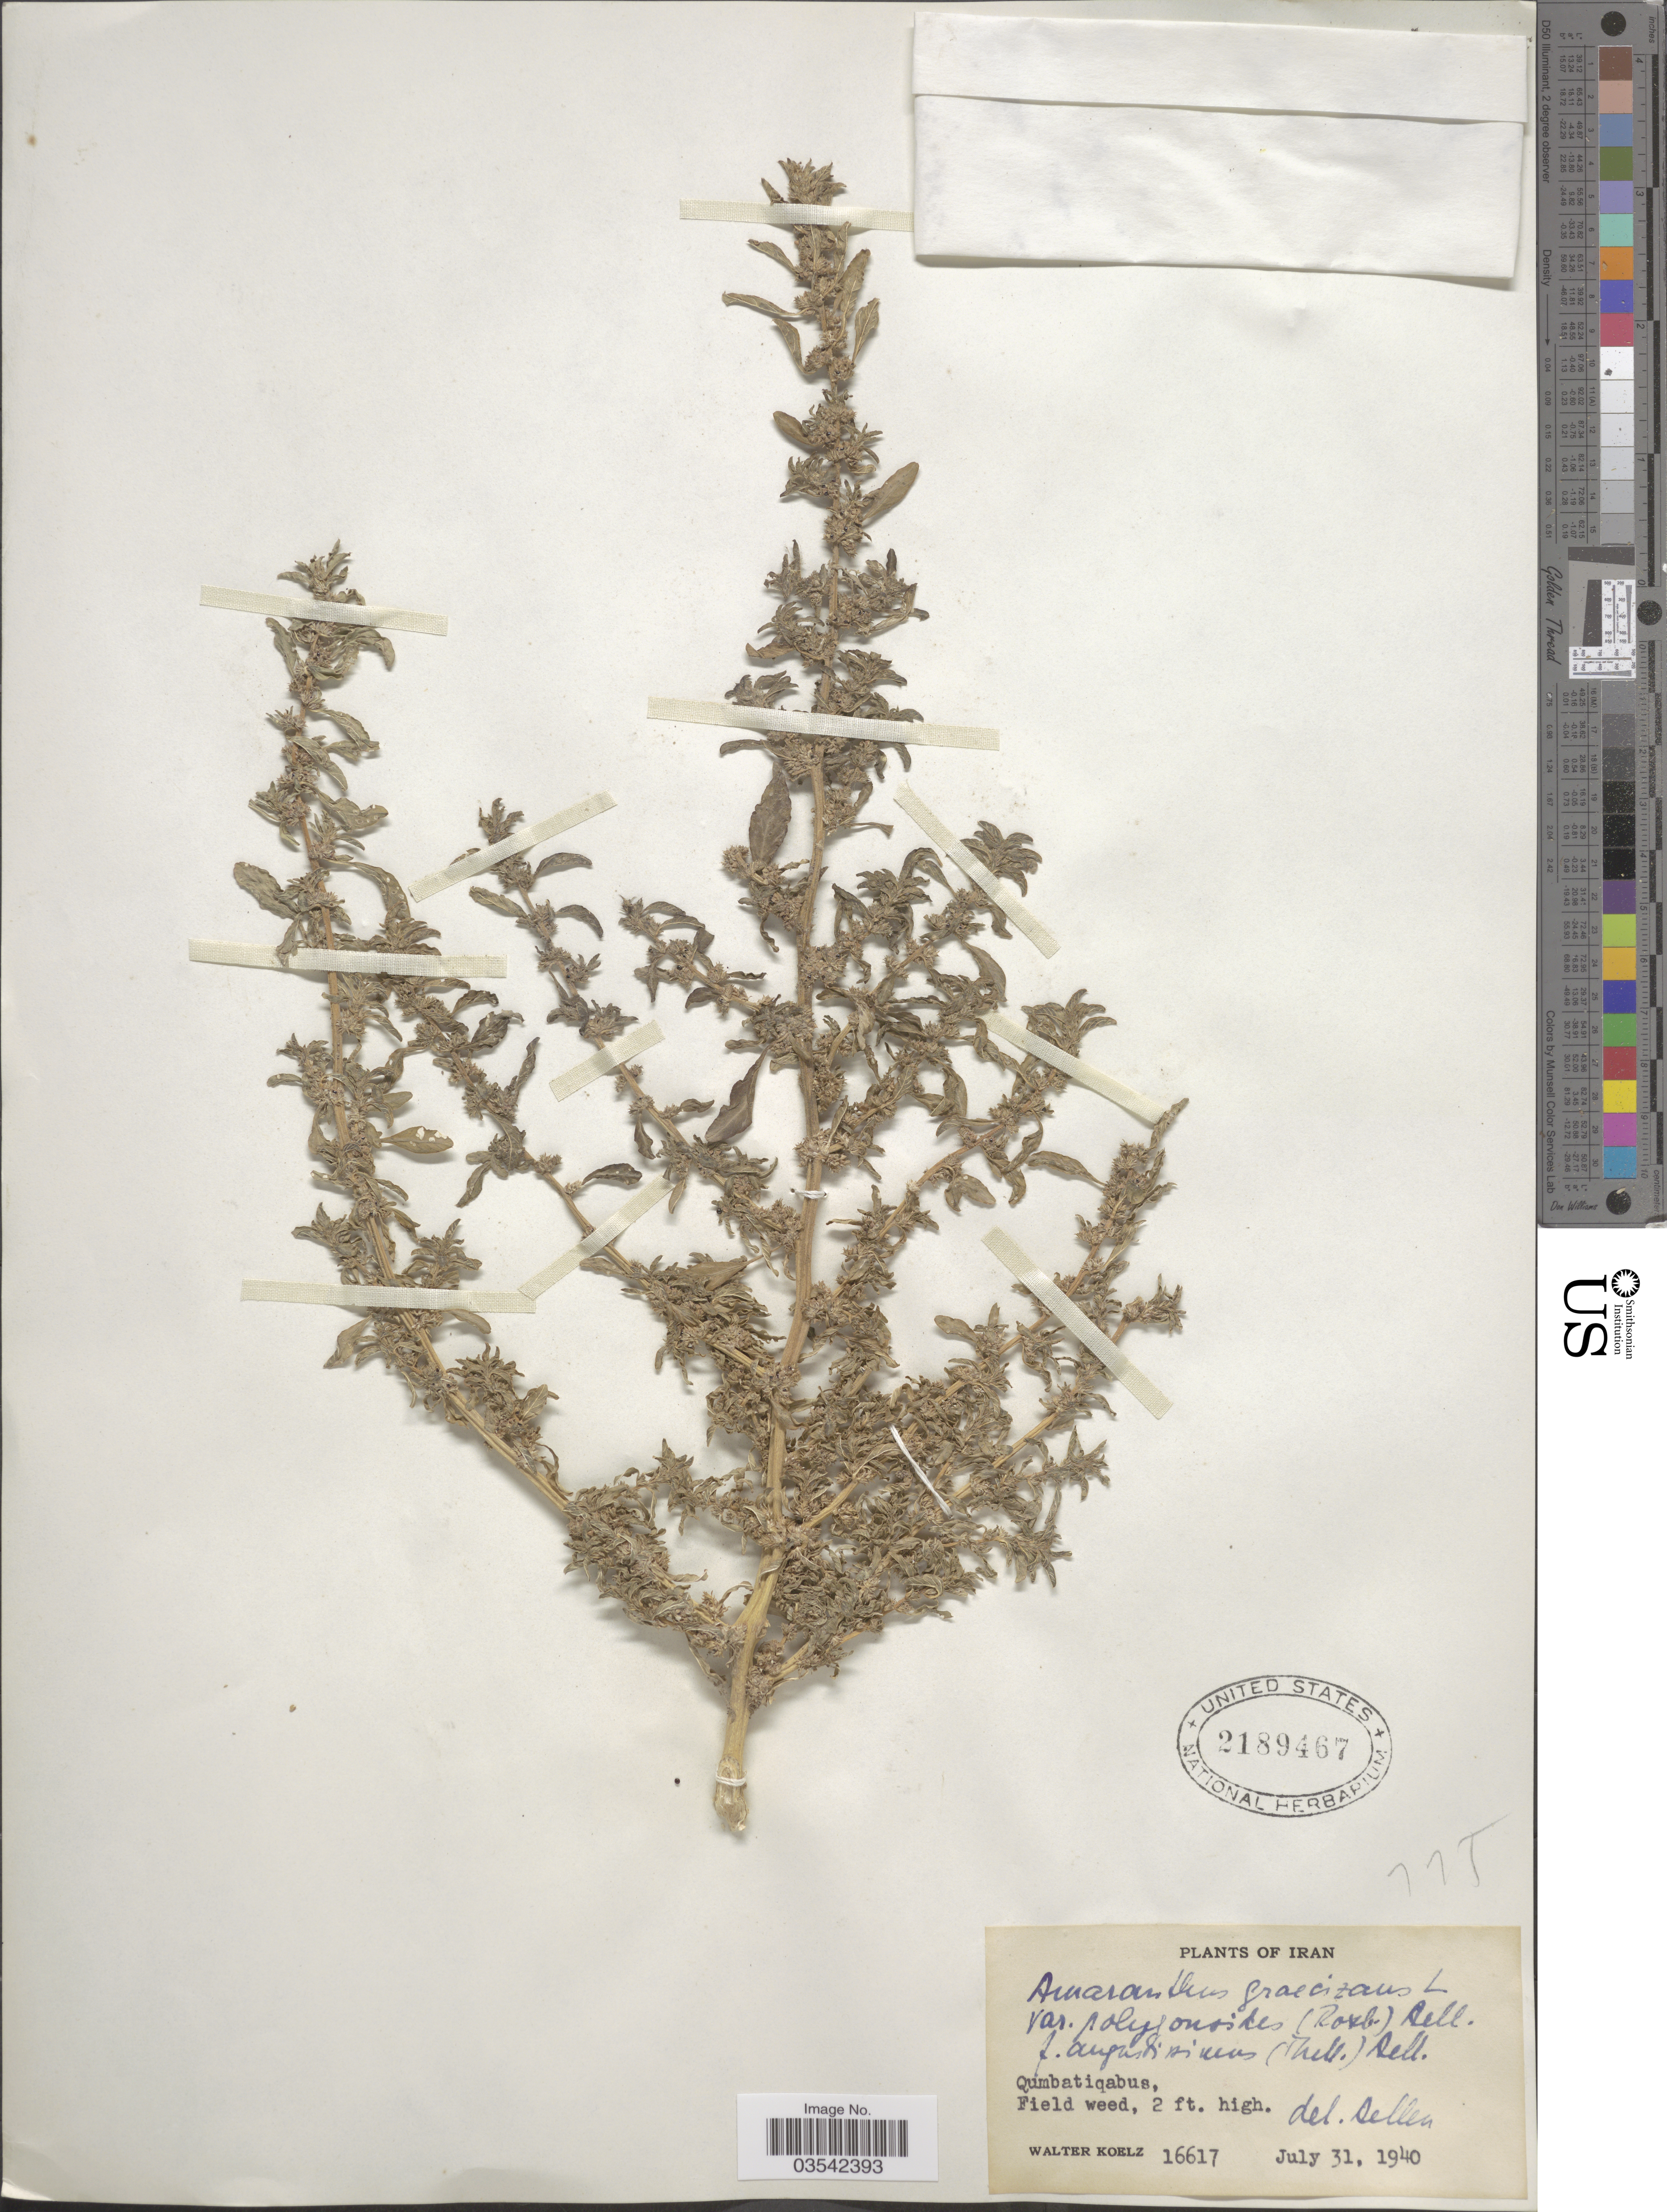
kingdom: Plantae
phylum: Tracheophyta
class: Magnoliopsida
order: Caryophyllales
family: Amaranthaceae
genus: Amaranthus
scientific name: Amaranthus graecizans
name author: L.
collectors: W. N. Koelz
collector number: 16617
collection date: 1940-07-31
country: Iran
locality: Qumbatiqabus.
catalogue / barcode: US 2189467